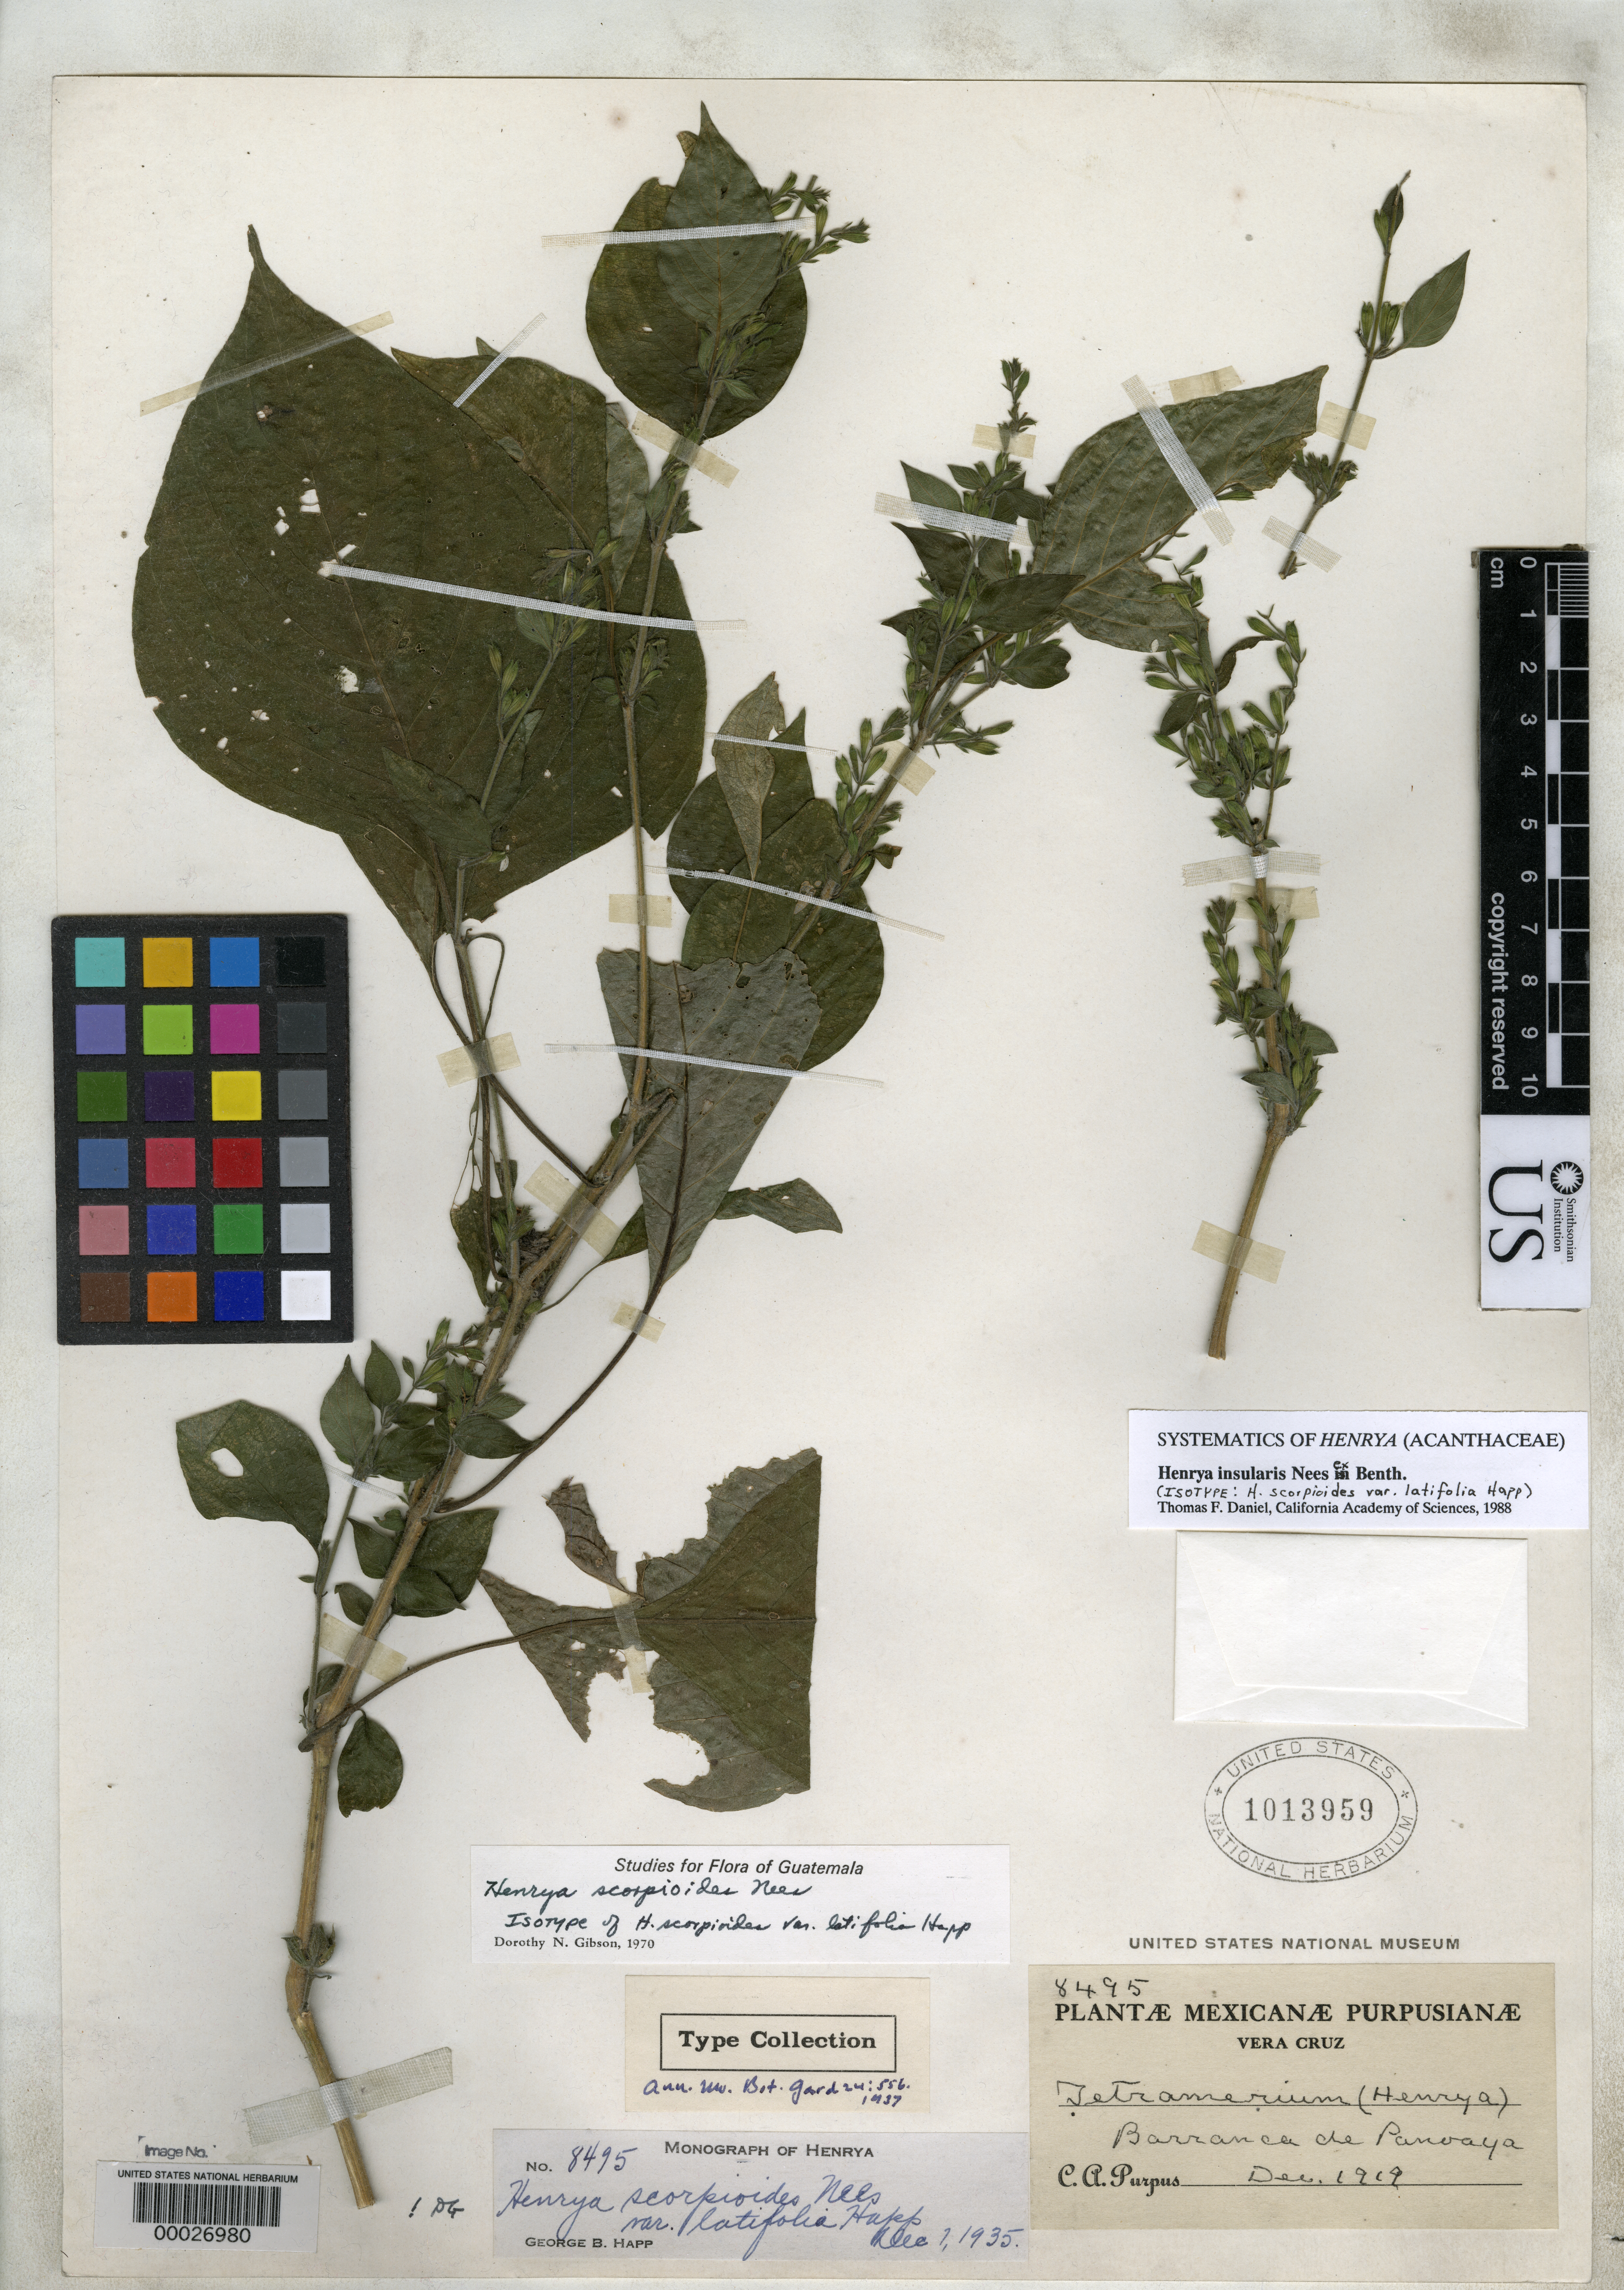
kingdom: Plantae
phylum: Tracheophyta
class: Magnoliopsida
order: Lamiales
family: Acanthaceae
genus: Henrya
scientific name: Henrya scorpioides var. latifolia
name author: Happ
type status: Isotype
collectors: C. A. Purpus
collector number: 8495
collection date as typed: Dec 1919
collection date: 1919-12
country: Mexico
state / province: Veracruz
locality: Barranca de Panoaya.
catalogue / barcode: US 1013959